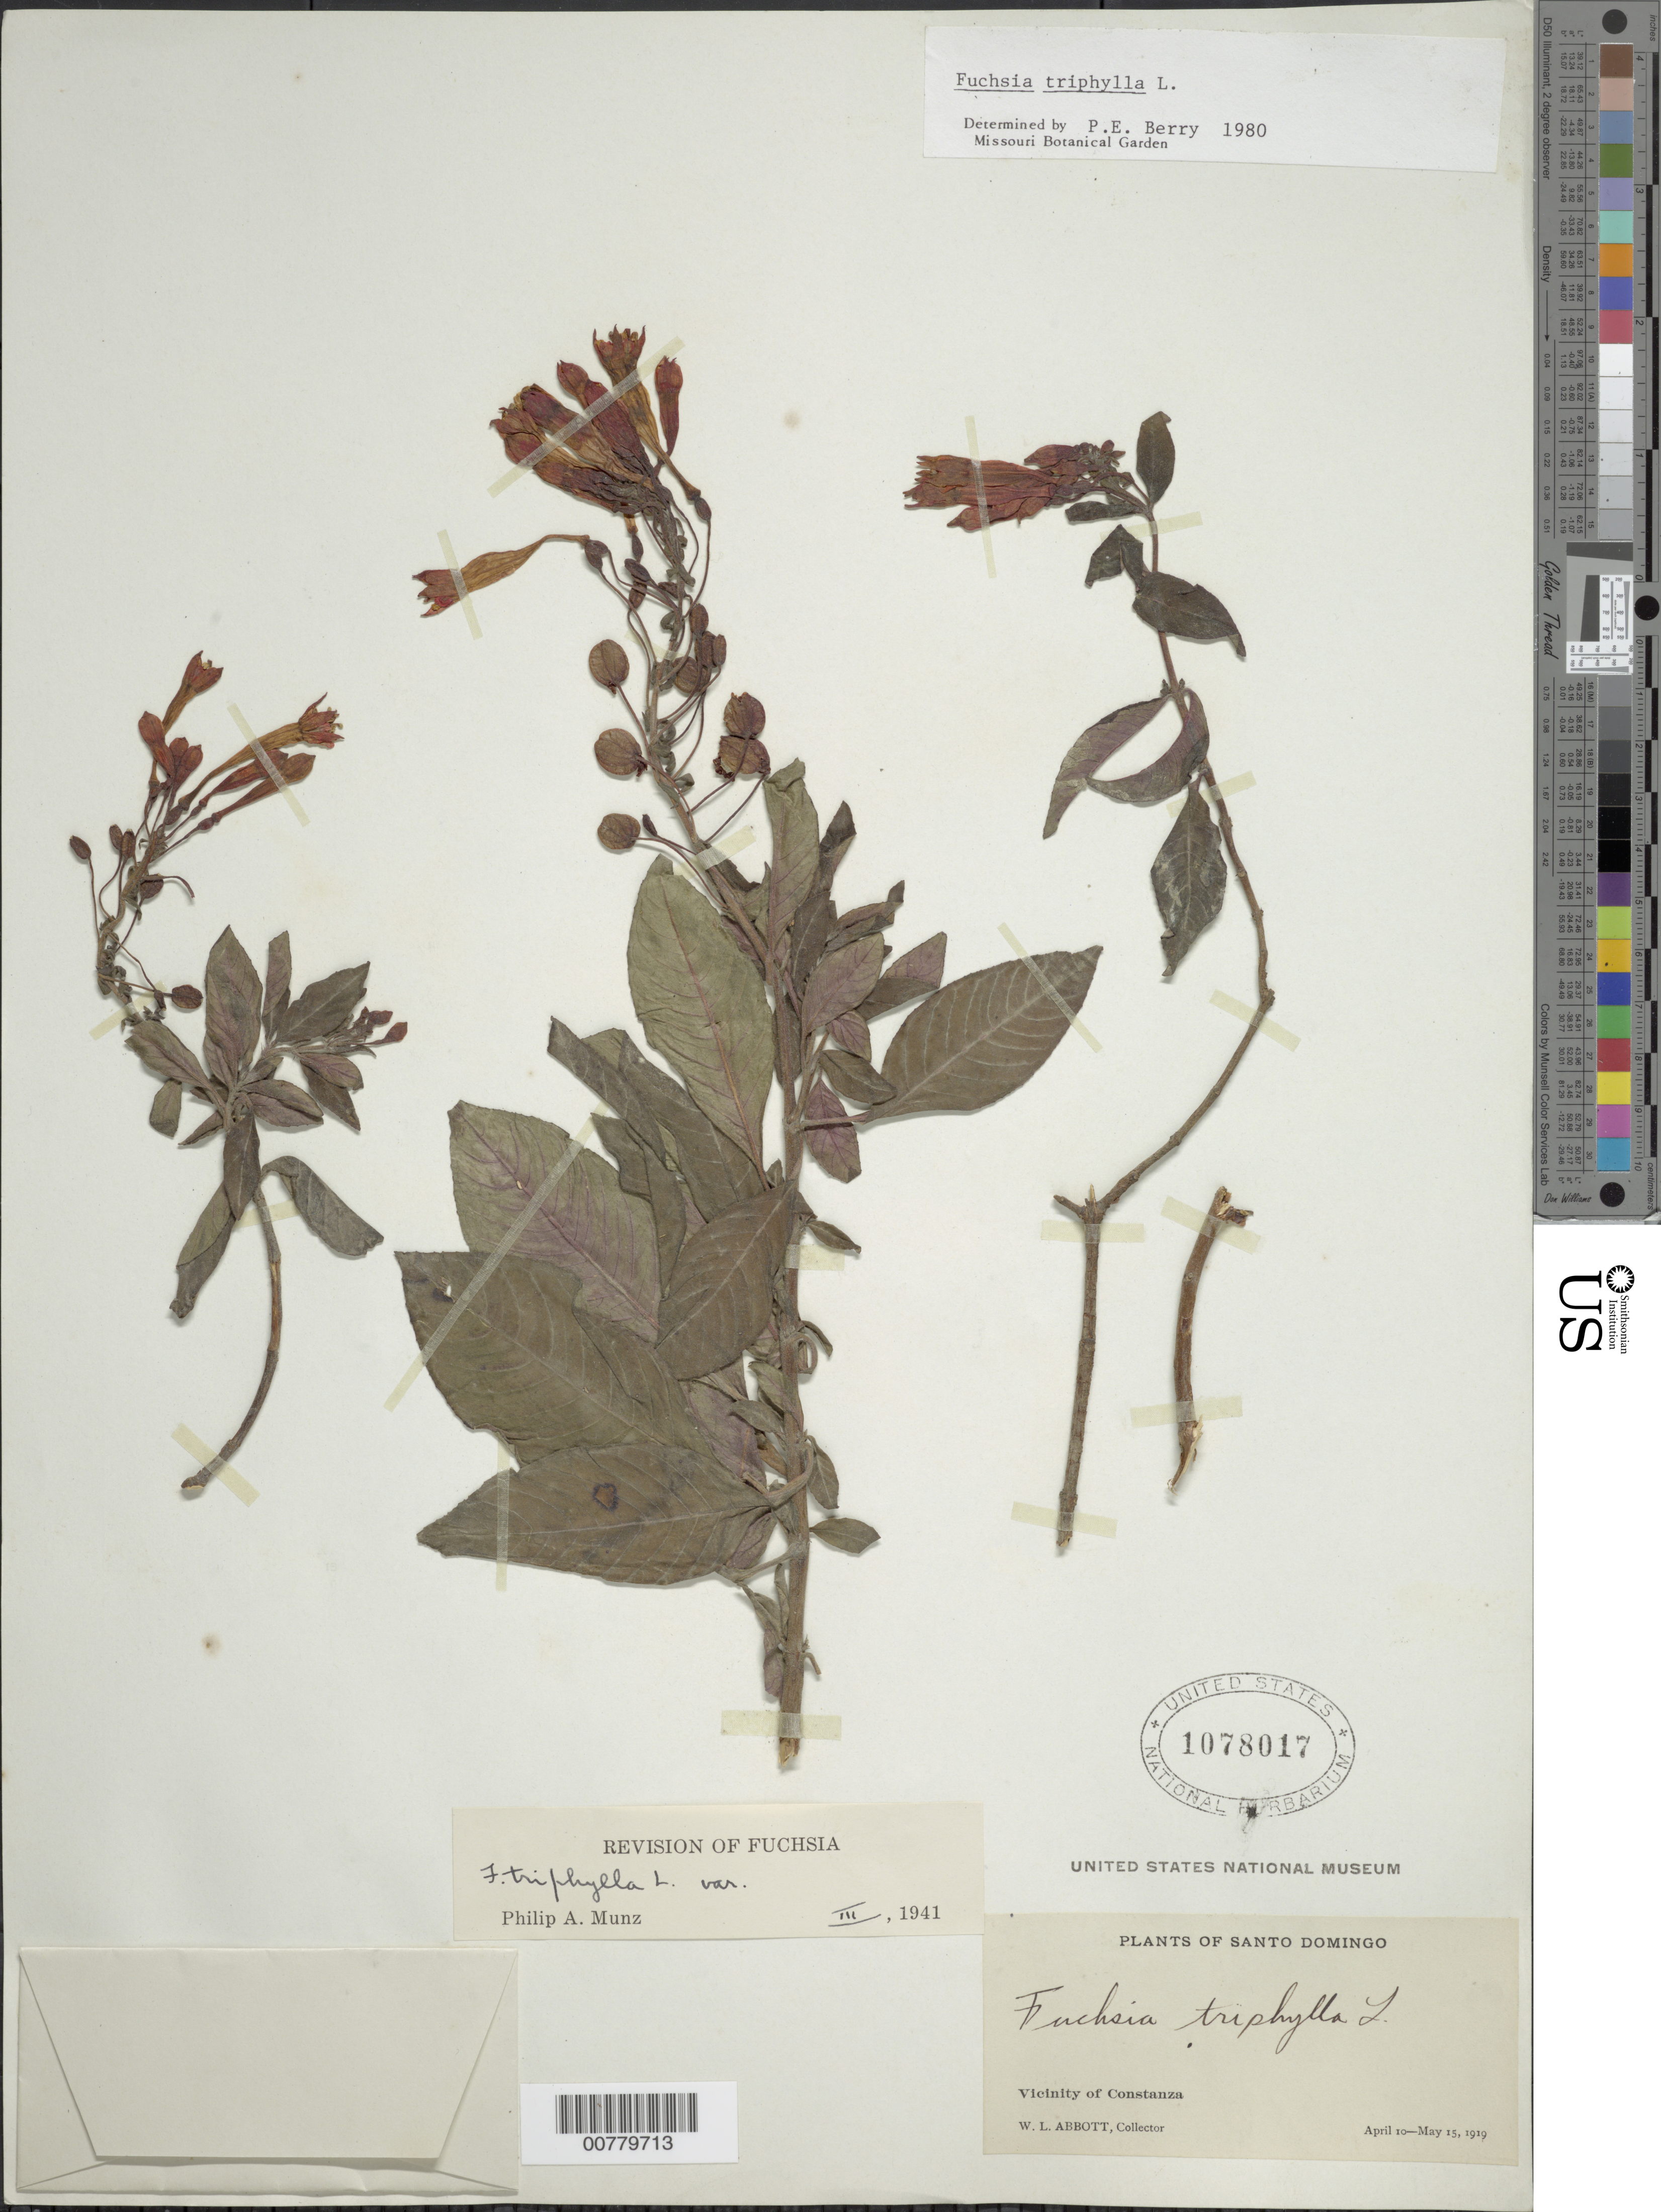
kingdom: Plantae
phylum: Tracheophyta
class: Magnoliopsida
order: Myrtales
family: Onagraceae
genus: Fuchsia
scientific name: Fuchsia triphylla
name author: L.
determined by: Berry, P. E., (WIS), University of Wisconsin - Madison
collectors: W. L. Abbott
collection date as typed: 10 Apr 1919 to 15 May 1919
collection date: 1919-04-10/1919-05-15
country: Dominican Republic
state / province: La Vega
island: Hispaniola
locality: Vicinity of Constanza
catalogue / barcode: US 1078017